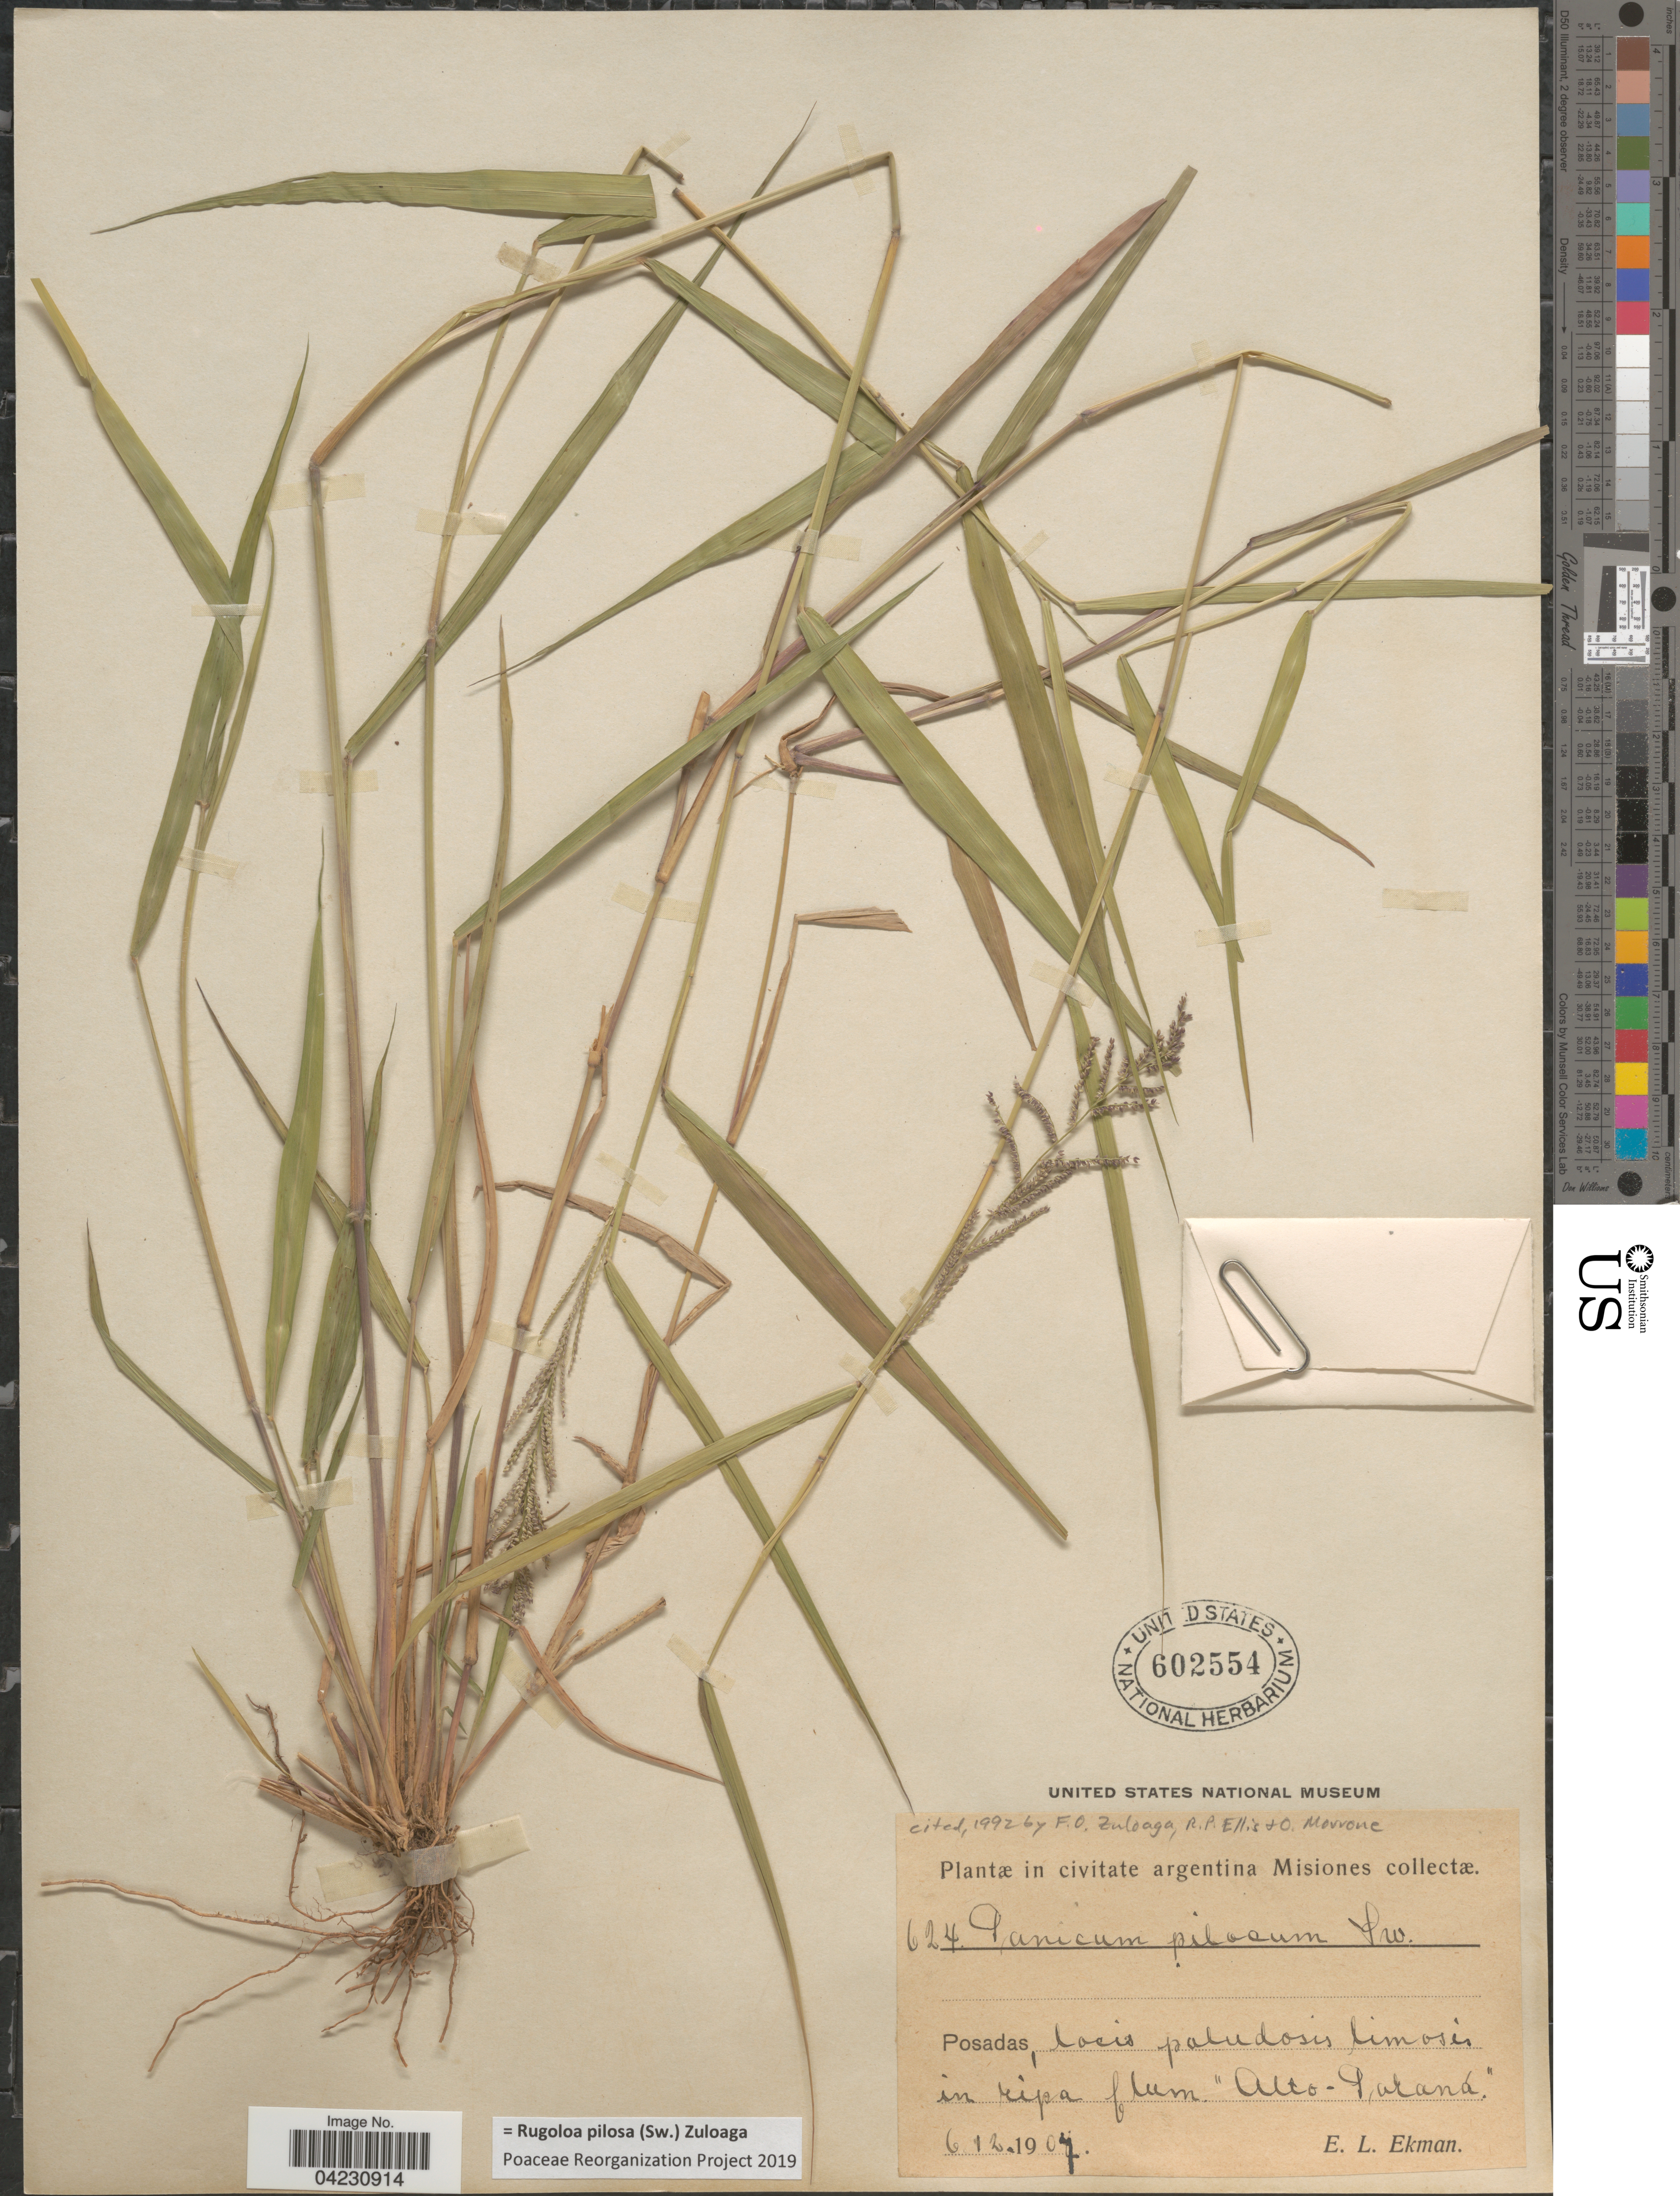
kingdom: Plantae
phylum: Tracheophyta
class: Liliopsida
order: Poales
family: Poaceae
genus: Rugoloa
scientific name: Rugoloa pilosa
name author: (Sw.) Zuloaga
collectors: E. L. Ekman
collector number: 624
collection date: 1907-12-06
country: Argentina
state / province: Misiones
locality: In civitate argentina Misiones collectæ. Posadas, locis paludosis limosis in ripa flum. "Alto-Paraná".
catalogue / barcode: US 602554